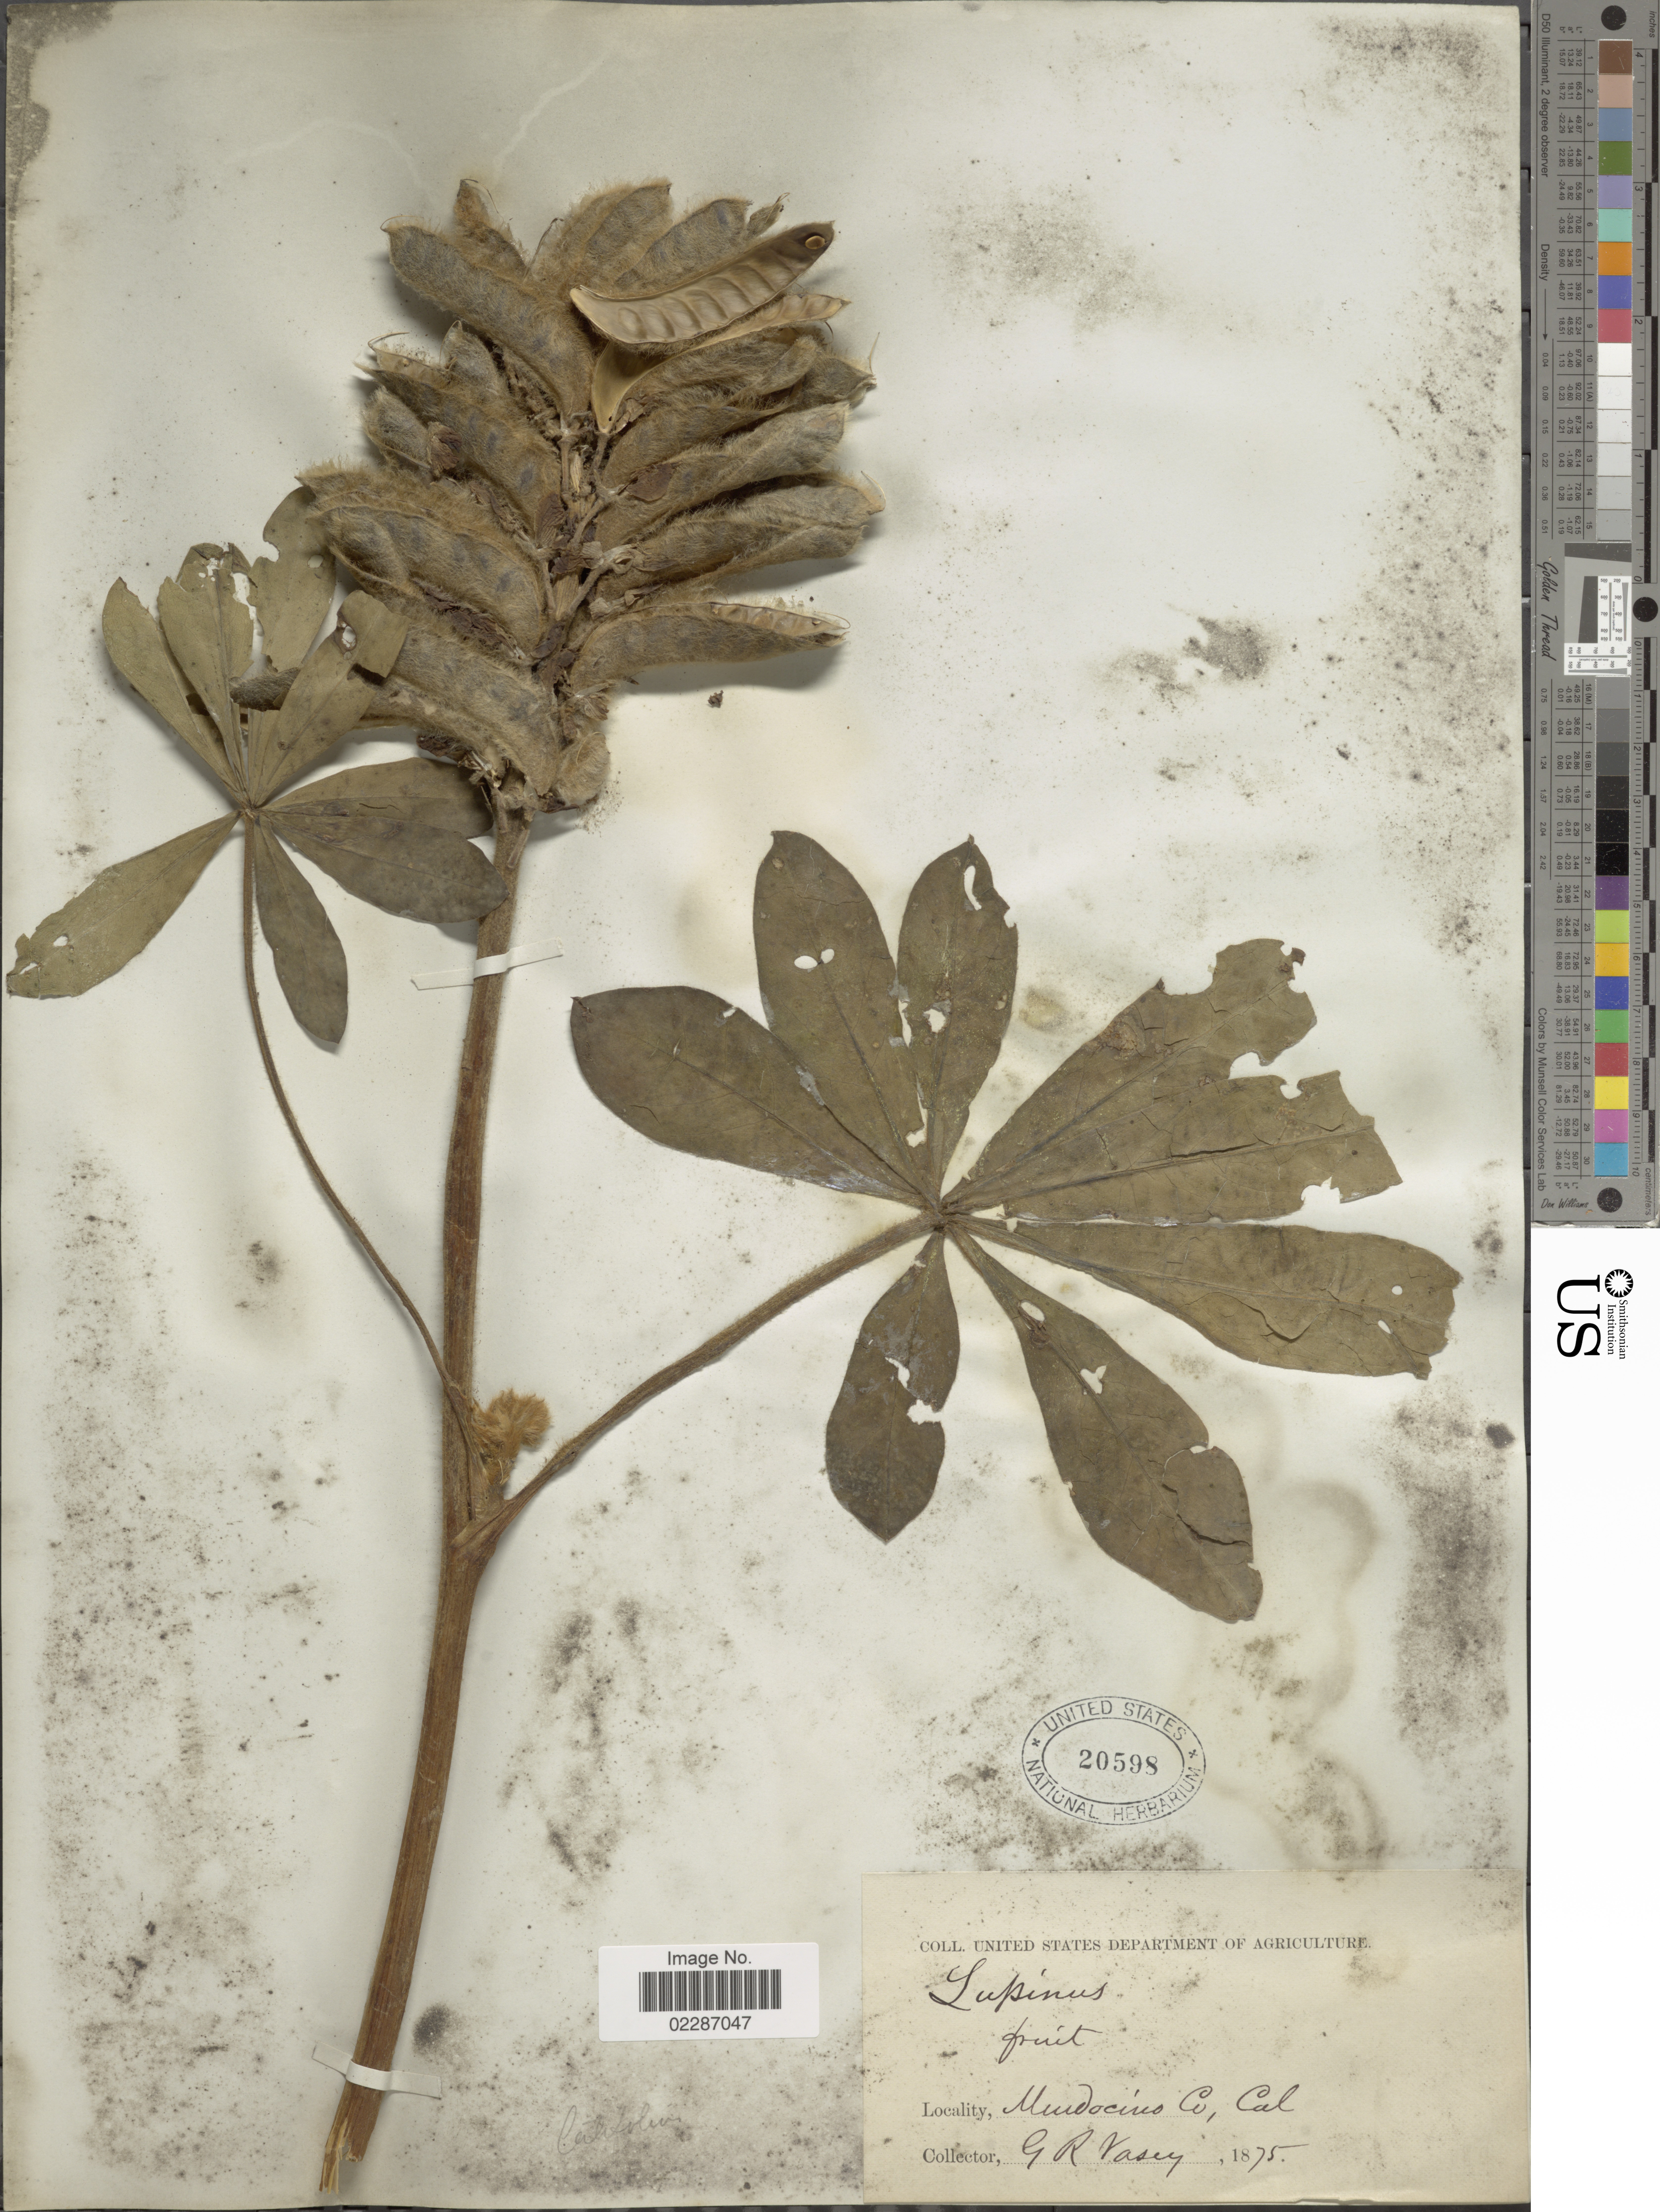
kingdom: Plantae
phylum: Tracheophyta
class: Magnoliopsida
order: Fabales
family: Fabaceae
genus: Lupinus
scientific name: Lupinus polyphyllus var. grandifolius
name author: (Lindl. ex J. Agardh) Torr. & A. Gray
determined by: Strong, Mark T., (BOT), Smithsonian Institution - National Museum of Natural History (UNITED STATES)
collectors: G. R. Vasey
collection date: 1875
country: United States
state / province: California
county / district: Mendocino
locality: Mendocino Co., Cal.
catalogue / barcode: US 20598